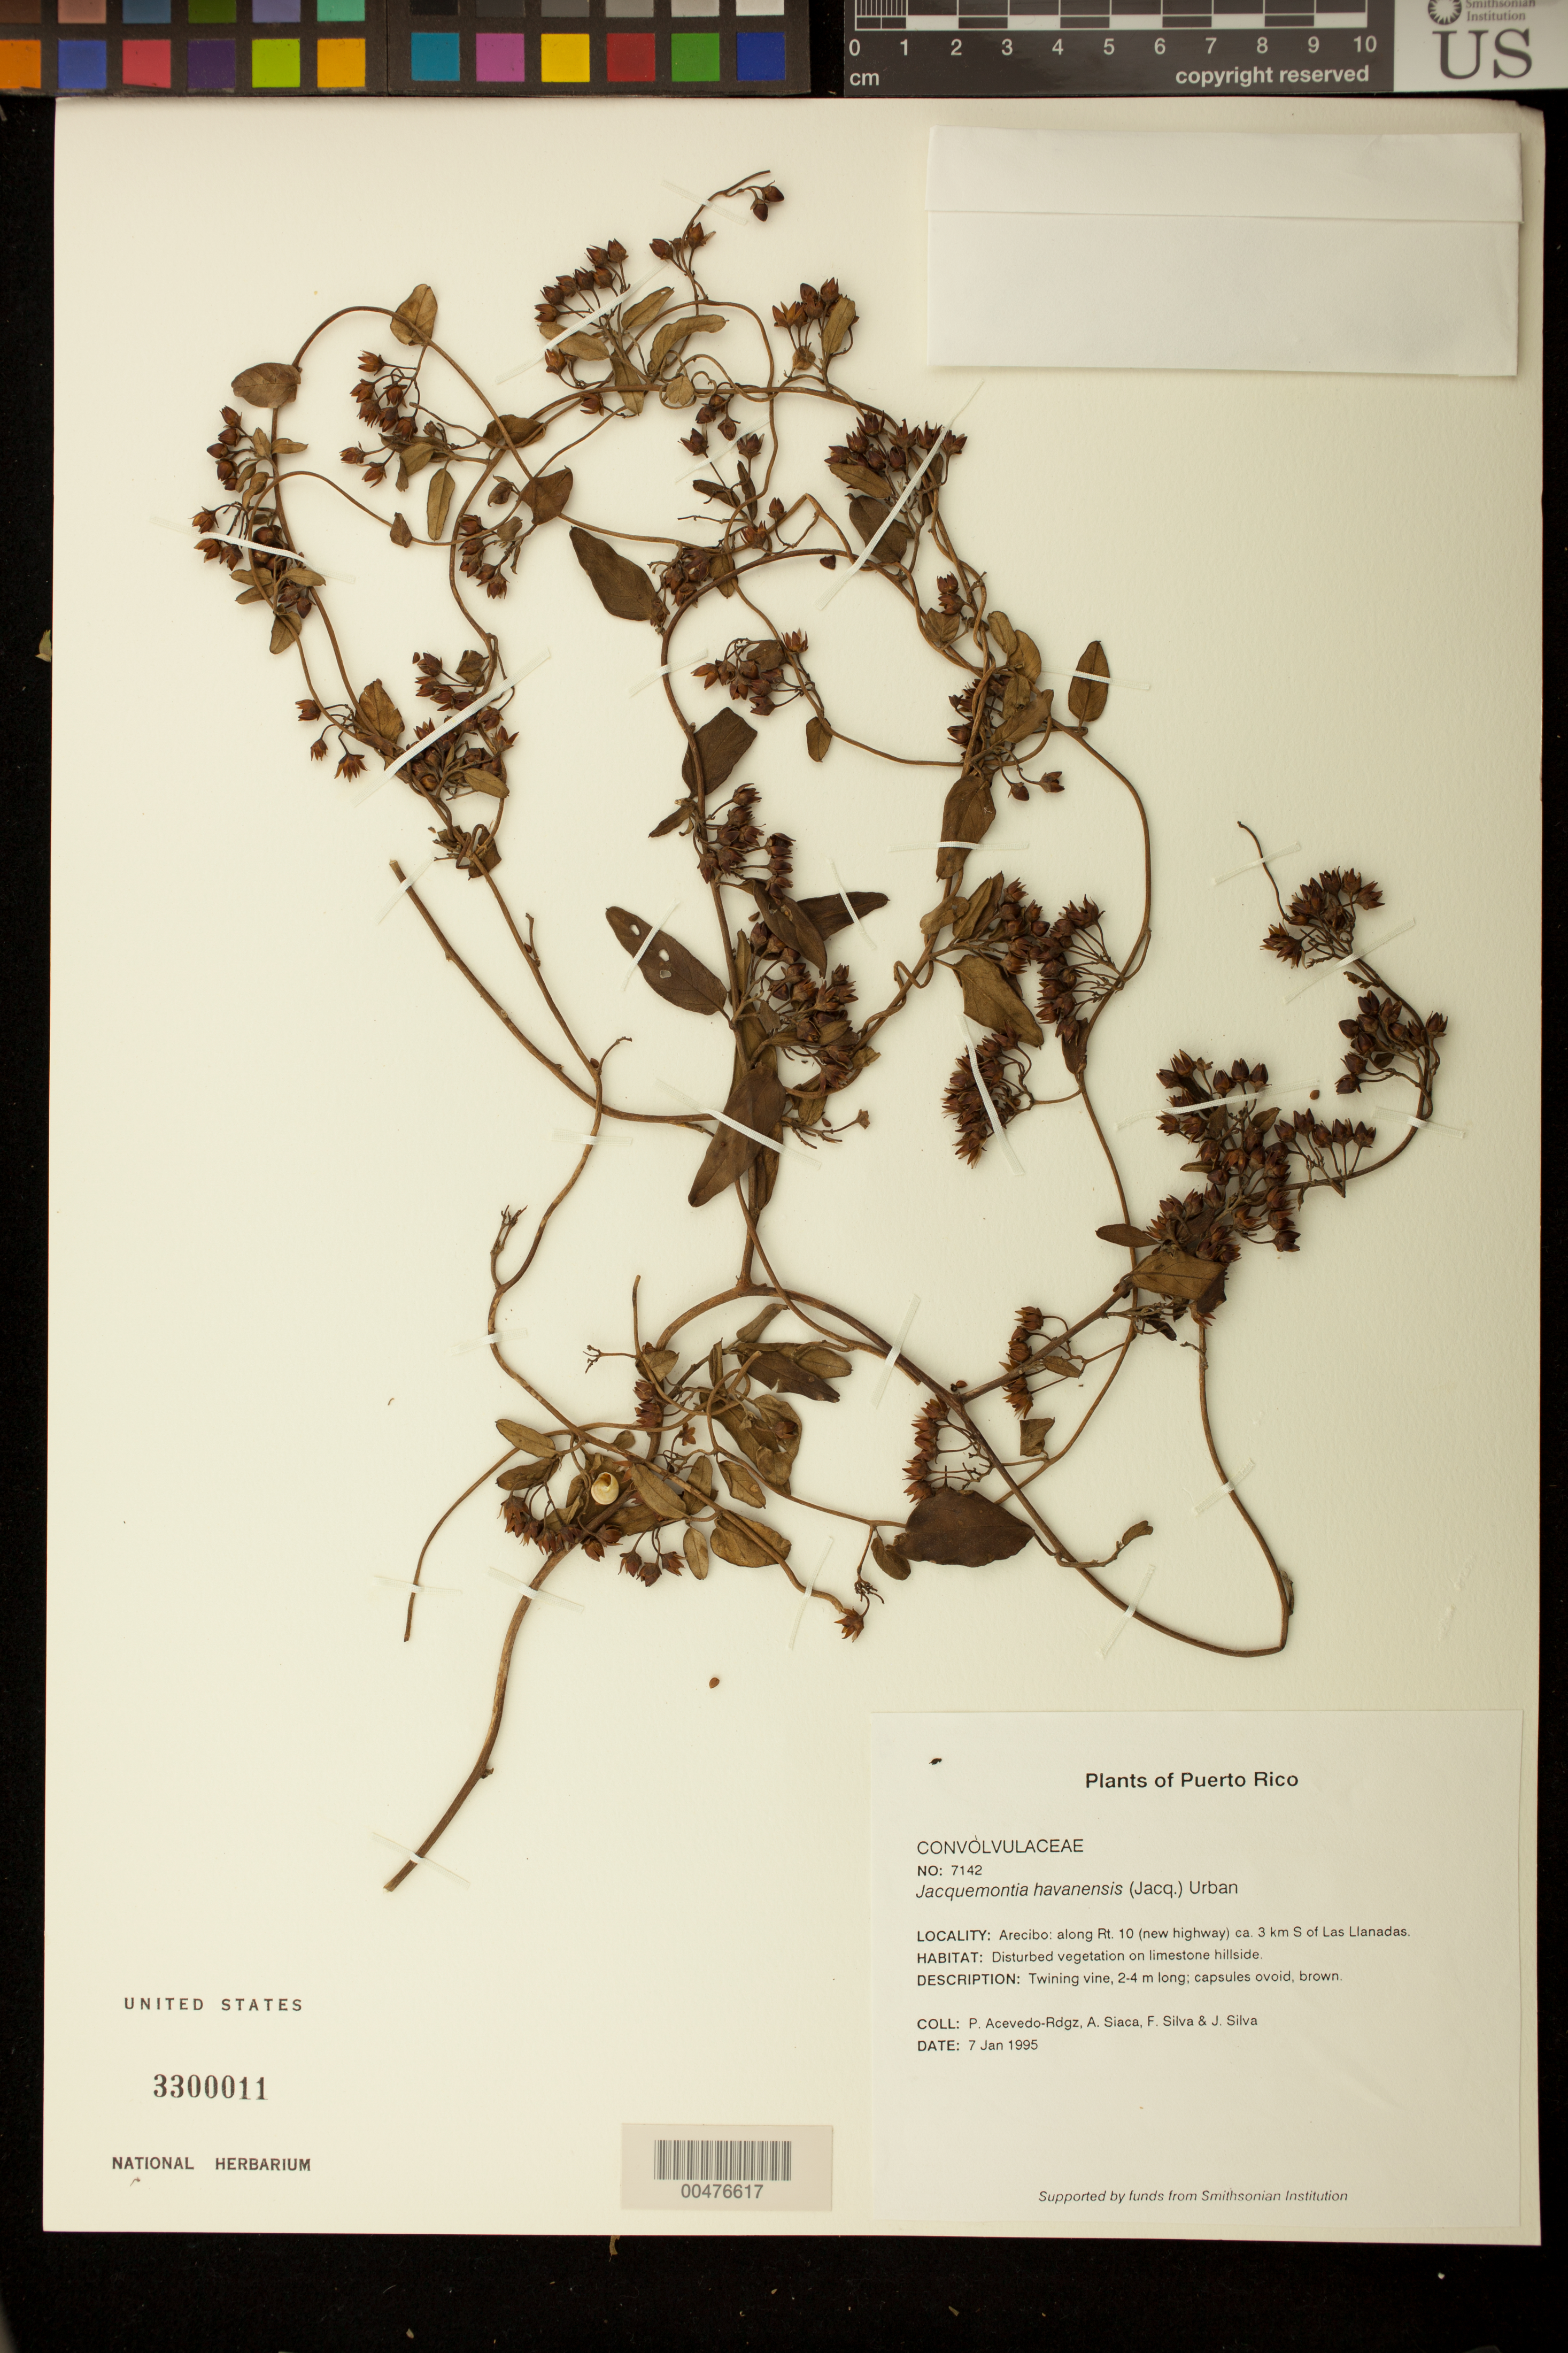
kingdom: Plantae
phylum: Tracheophyta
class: Magnoliopsida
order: Solanales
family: Convolvulaceae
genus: Jacquemontia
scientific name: Jacquemontia havanensis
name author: (Jacq.) Urb.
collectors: P. Acevedo-Rodr., A. Siaca, F. Silva & J. Silva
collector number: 7142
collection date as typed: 07 Jan 1995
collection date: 1995-01-07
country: Puerto Rico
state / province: Arecibo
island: Puerto Rico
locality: Arecibo; along Rt. 10 (new highway) ca. 3 km S of Las Llanadas.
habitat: Disturbed vegetation on limestone hillside.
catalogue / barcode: US 3300011